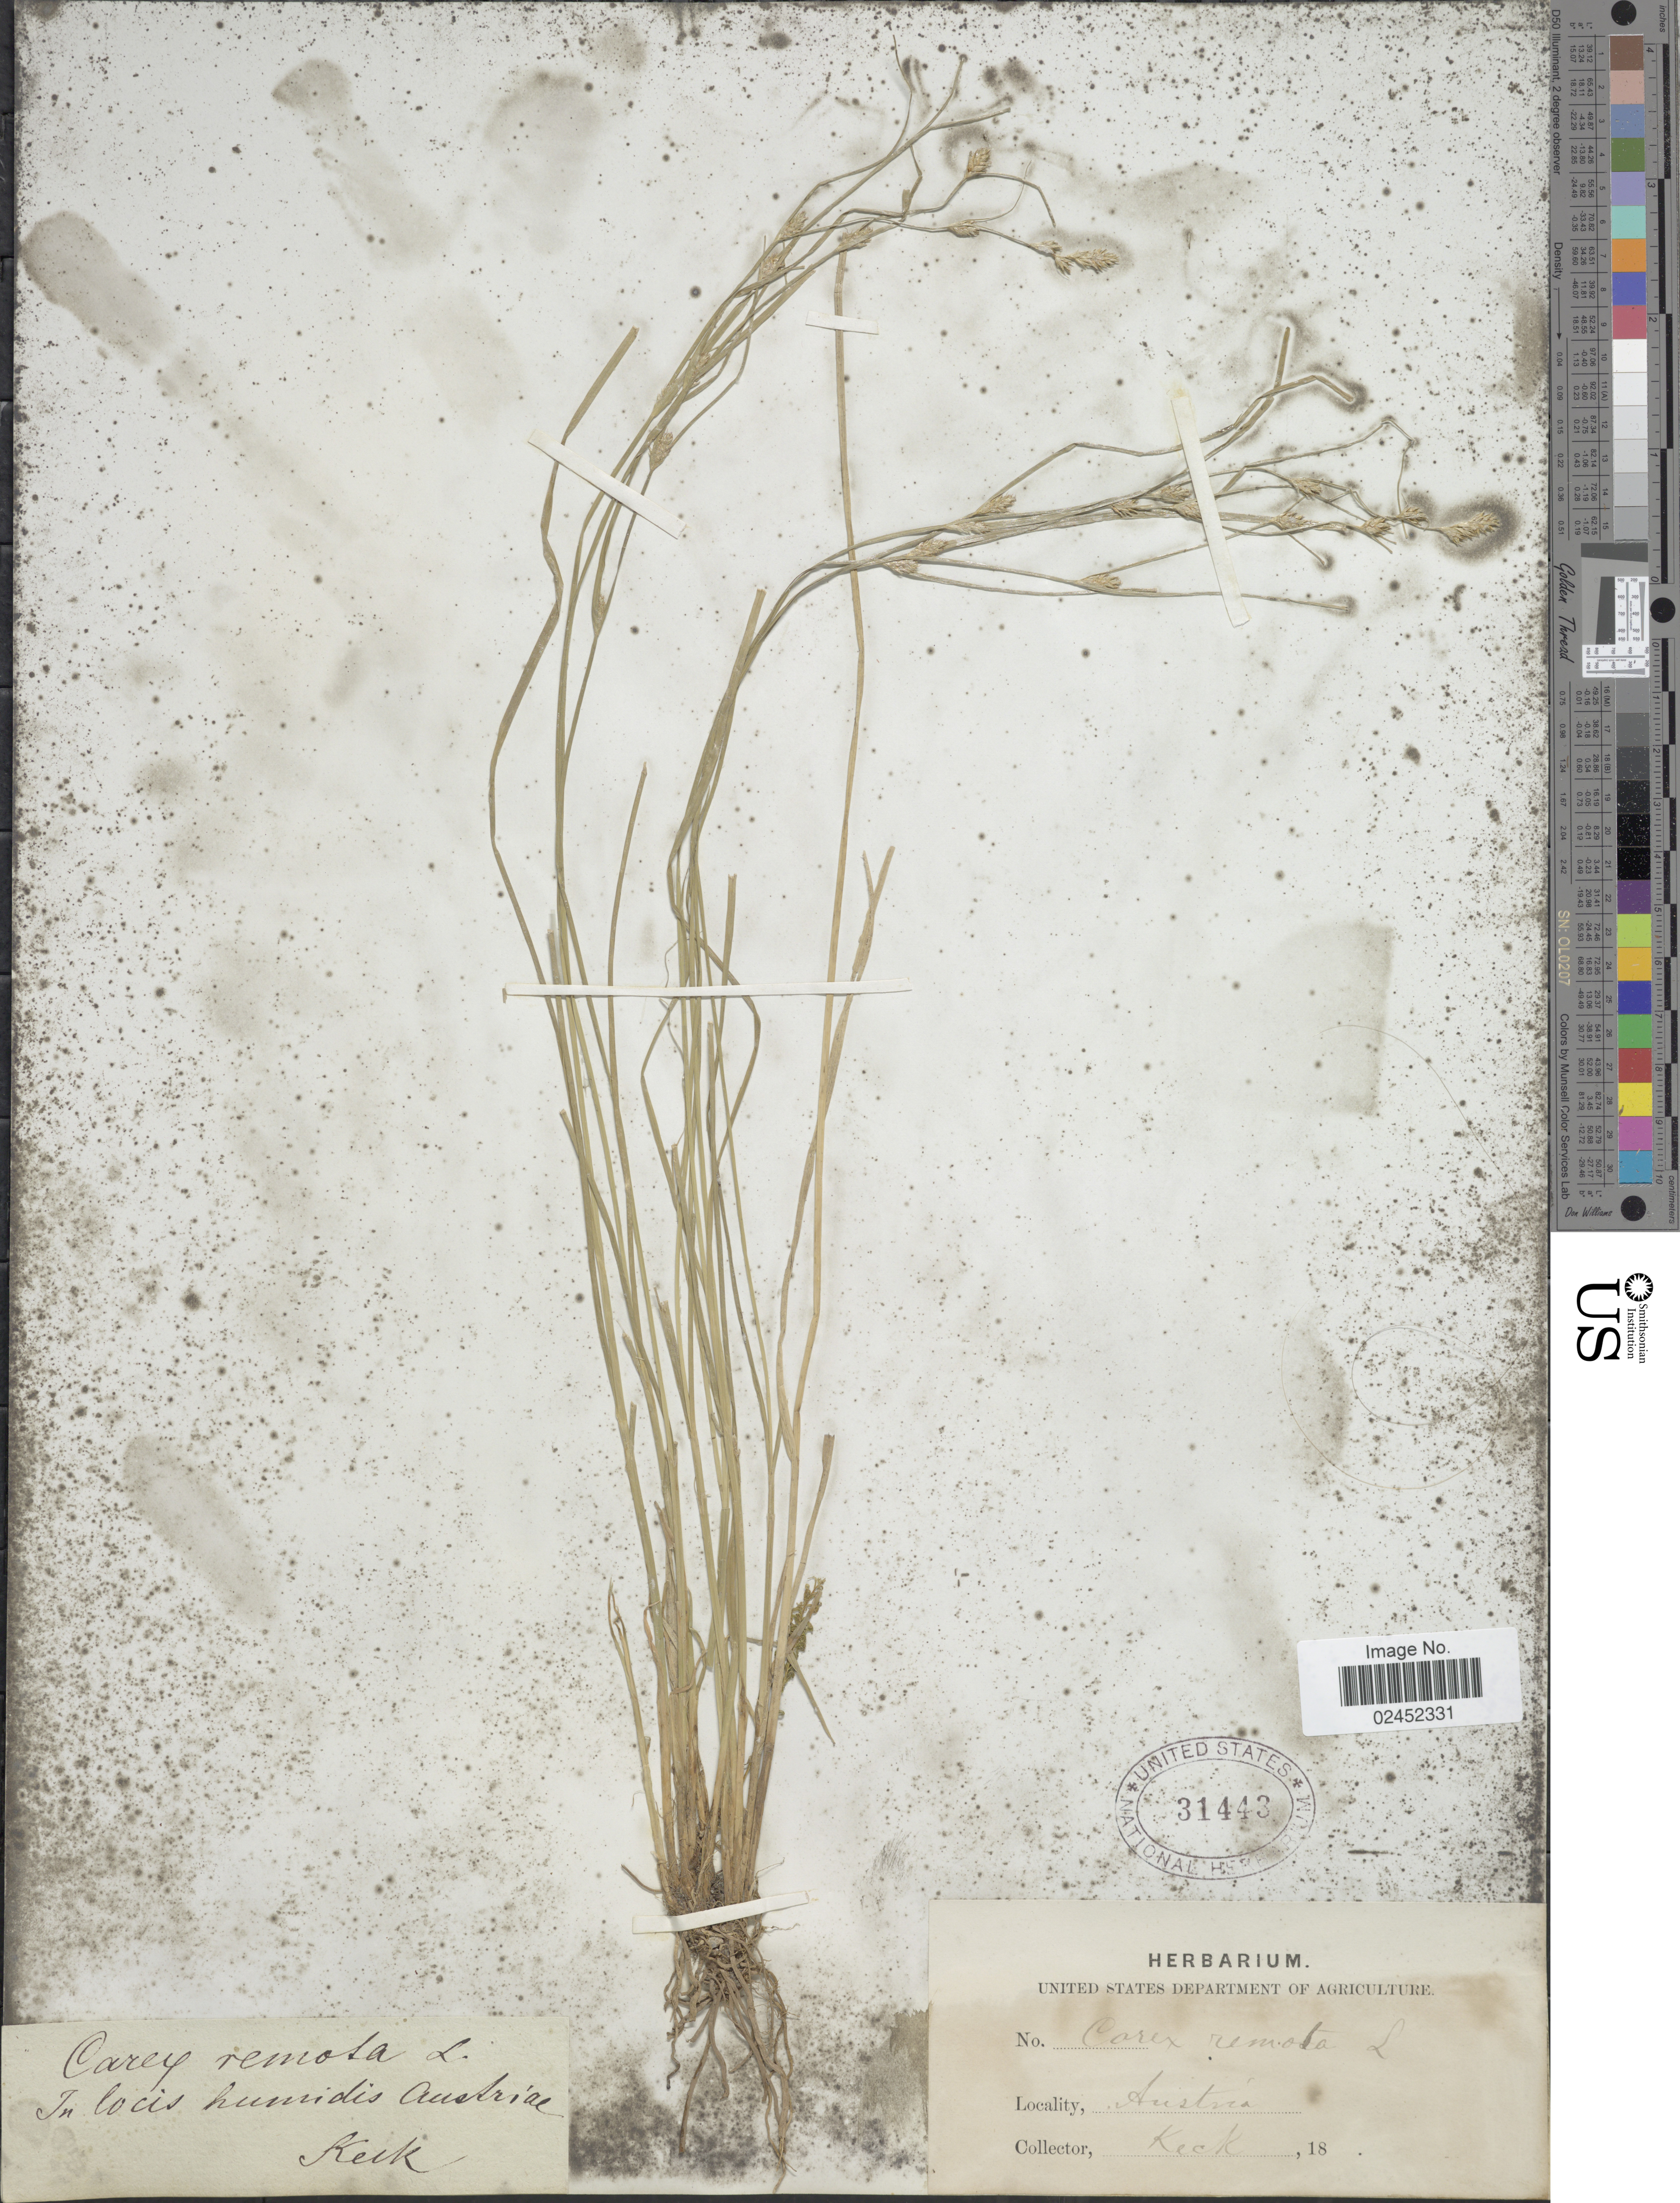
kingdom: Plantae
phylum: Tracheophyta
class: Liliopsida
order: Poales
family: Cyperaceae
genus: Carex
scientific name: Carex remota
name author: L.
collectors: -- Keck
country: Austria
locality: In locis humidis austriae.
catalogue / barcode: US 31443